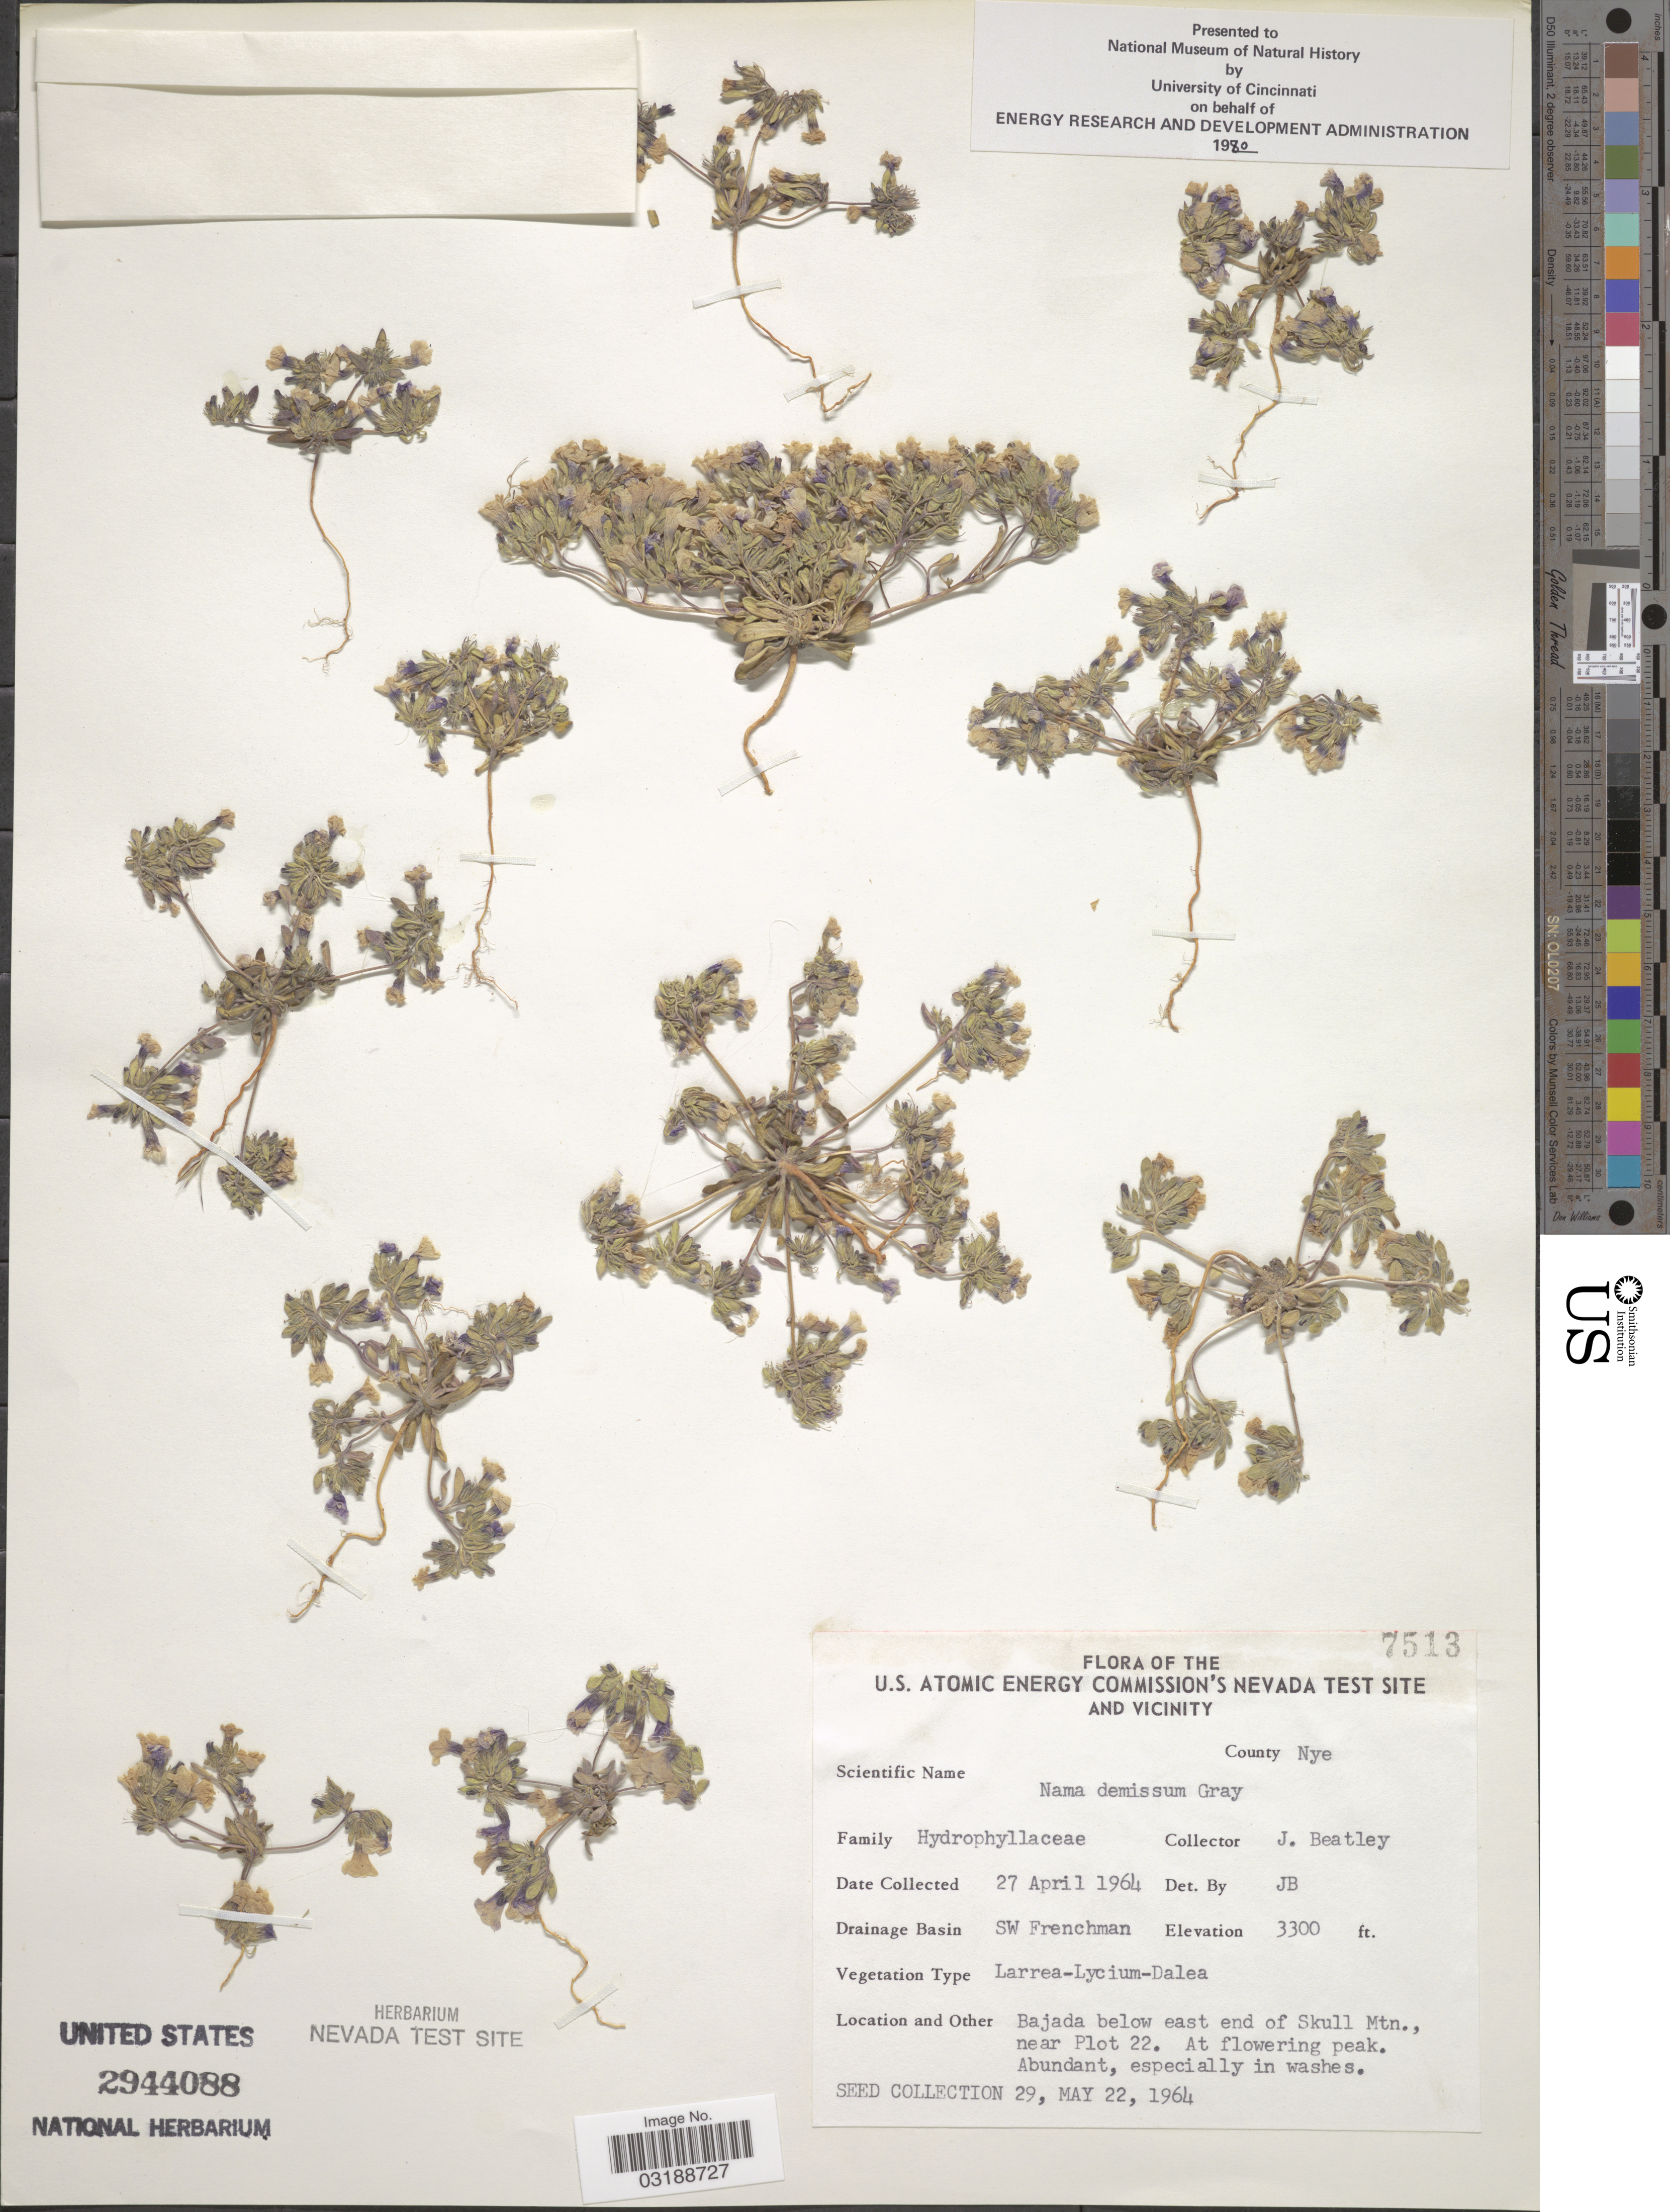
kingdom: Plantae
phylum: Tracheophyta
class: Magnoliopsida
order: Boraginales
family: Namaceae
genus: Nama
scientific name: Nama sp.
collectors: J. C. Beatley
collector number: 7513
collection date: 1964-04-27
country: United States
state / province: Nevada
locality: U.S. Atomic Energy Commission's Nevada Test Site and Vicinity. County Nye. Drainage Basin SW Frenchman. Bajada below east end of Skull Mtn., near Plot 22.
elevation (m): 1006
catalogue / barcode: US 2944088